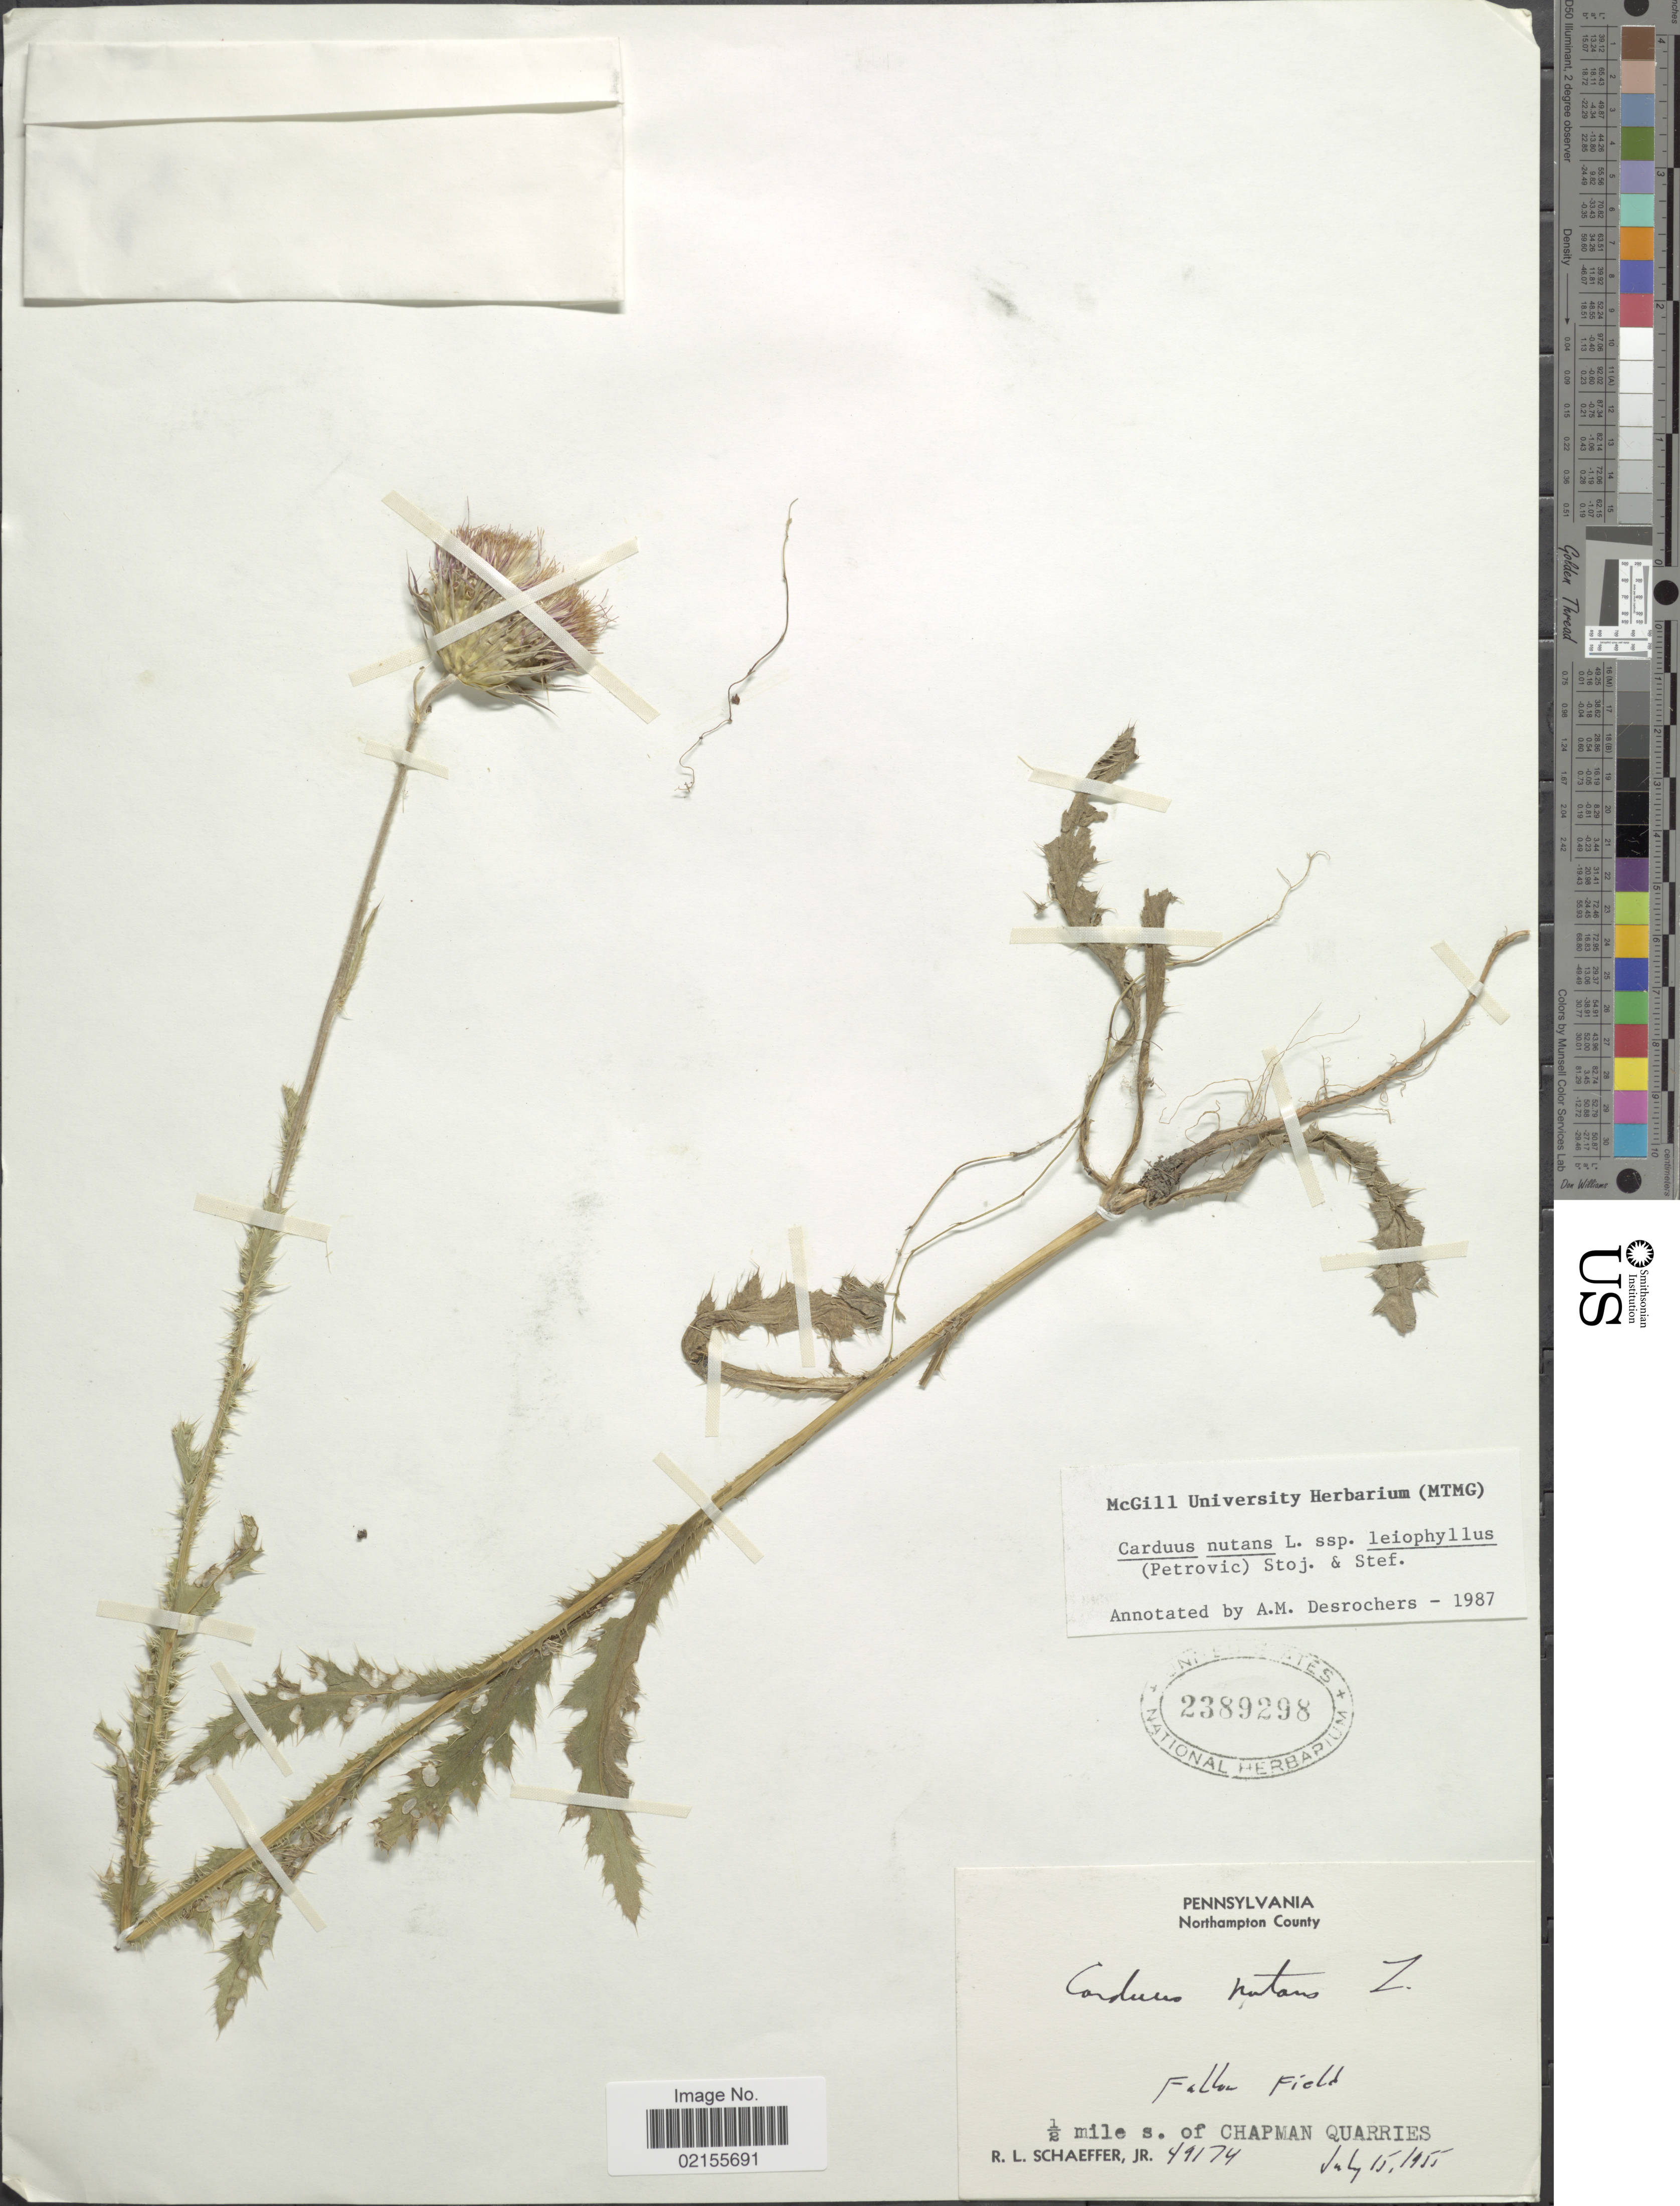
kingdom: Plantae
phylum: Tracheophyta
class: Magnoliopsida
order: Asterales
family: Asteraceae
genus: Carduus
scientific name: Carduus nutans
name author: L.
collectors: R. L. Schaeffer Jr.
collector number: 49174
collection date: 1955-07-15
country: United States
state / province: Pennsylvania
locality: Northampton County, Fallow Field, ½ mile s. of Chapman Quarries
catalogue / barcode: US 2389298